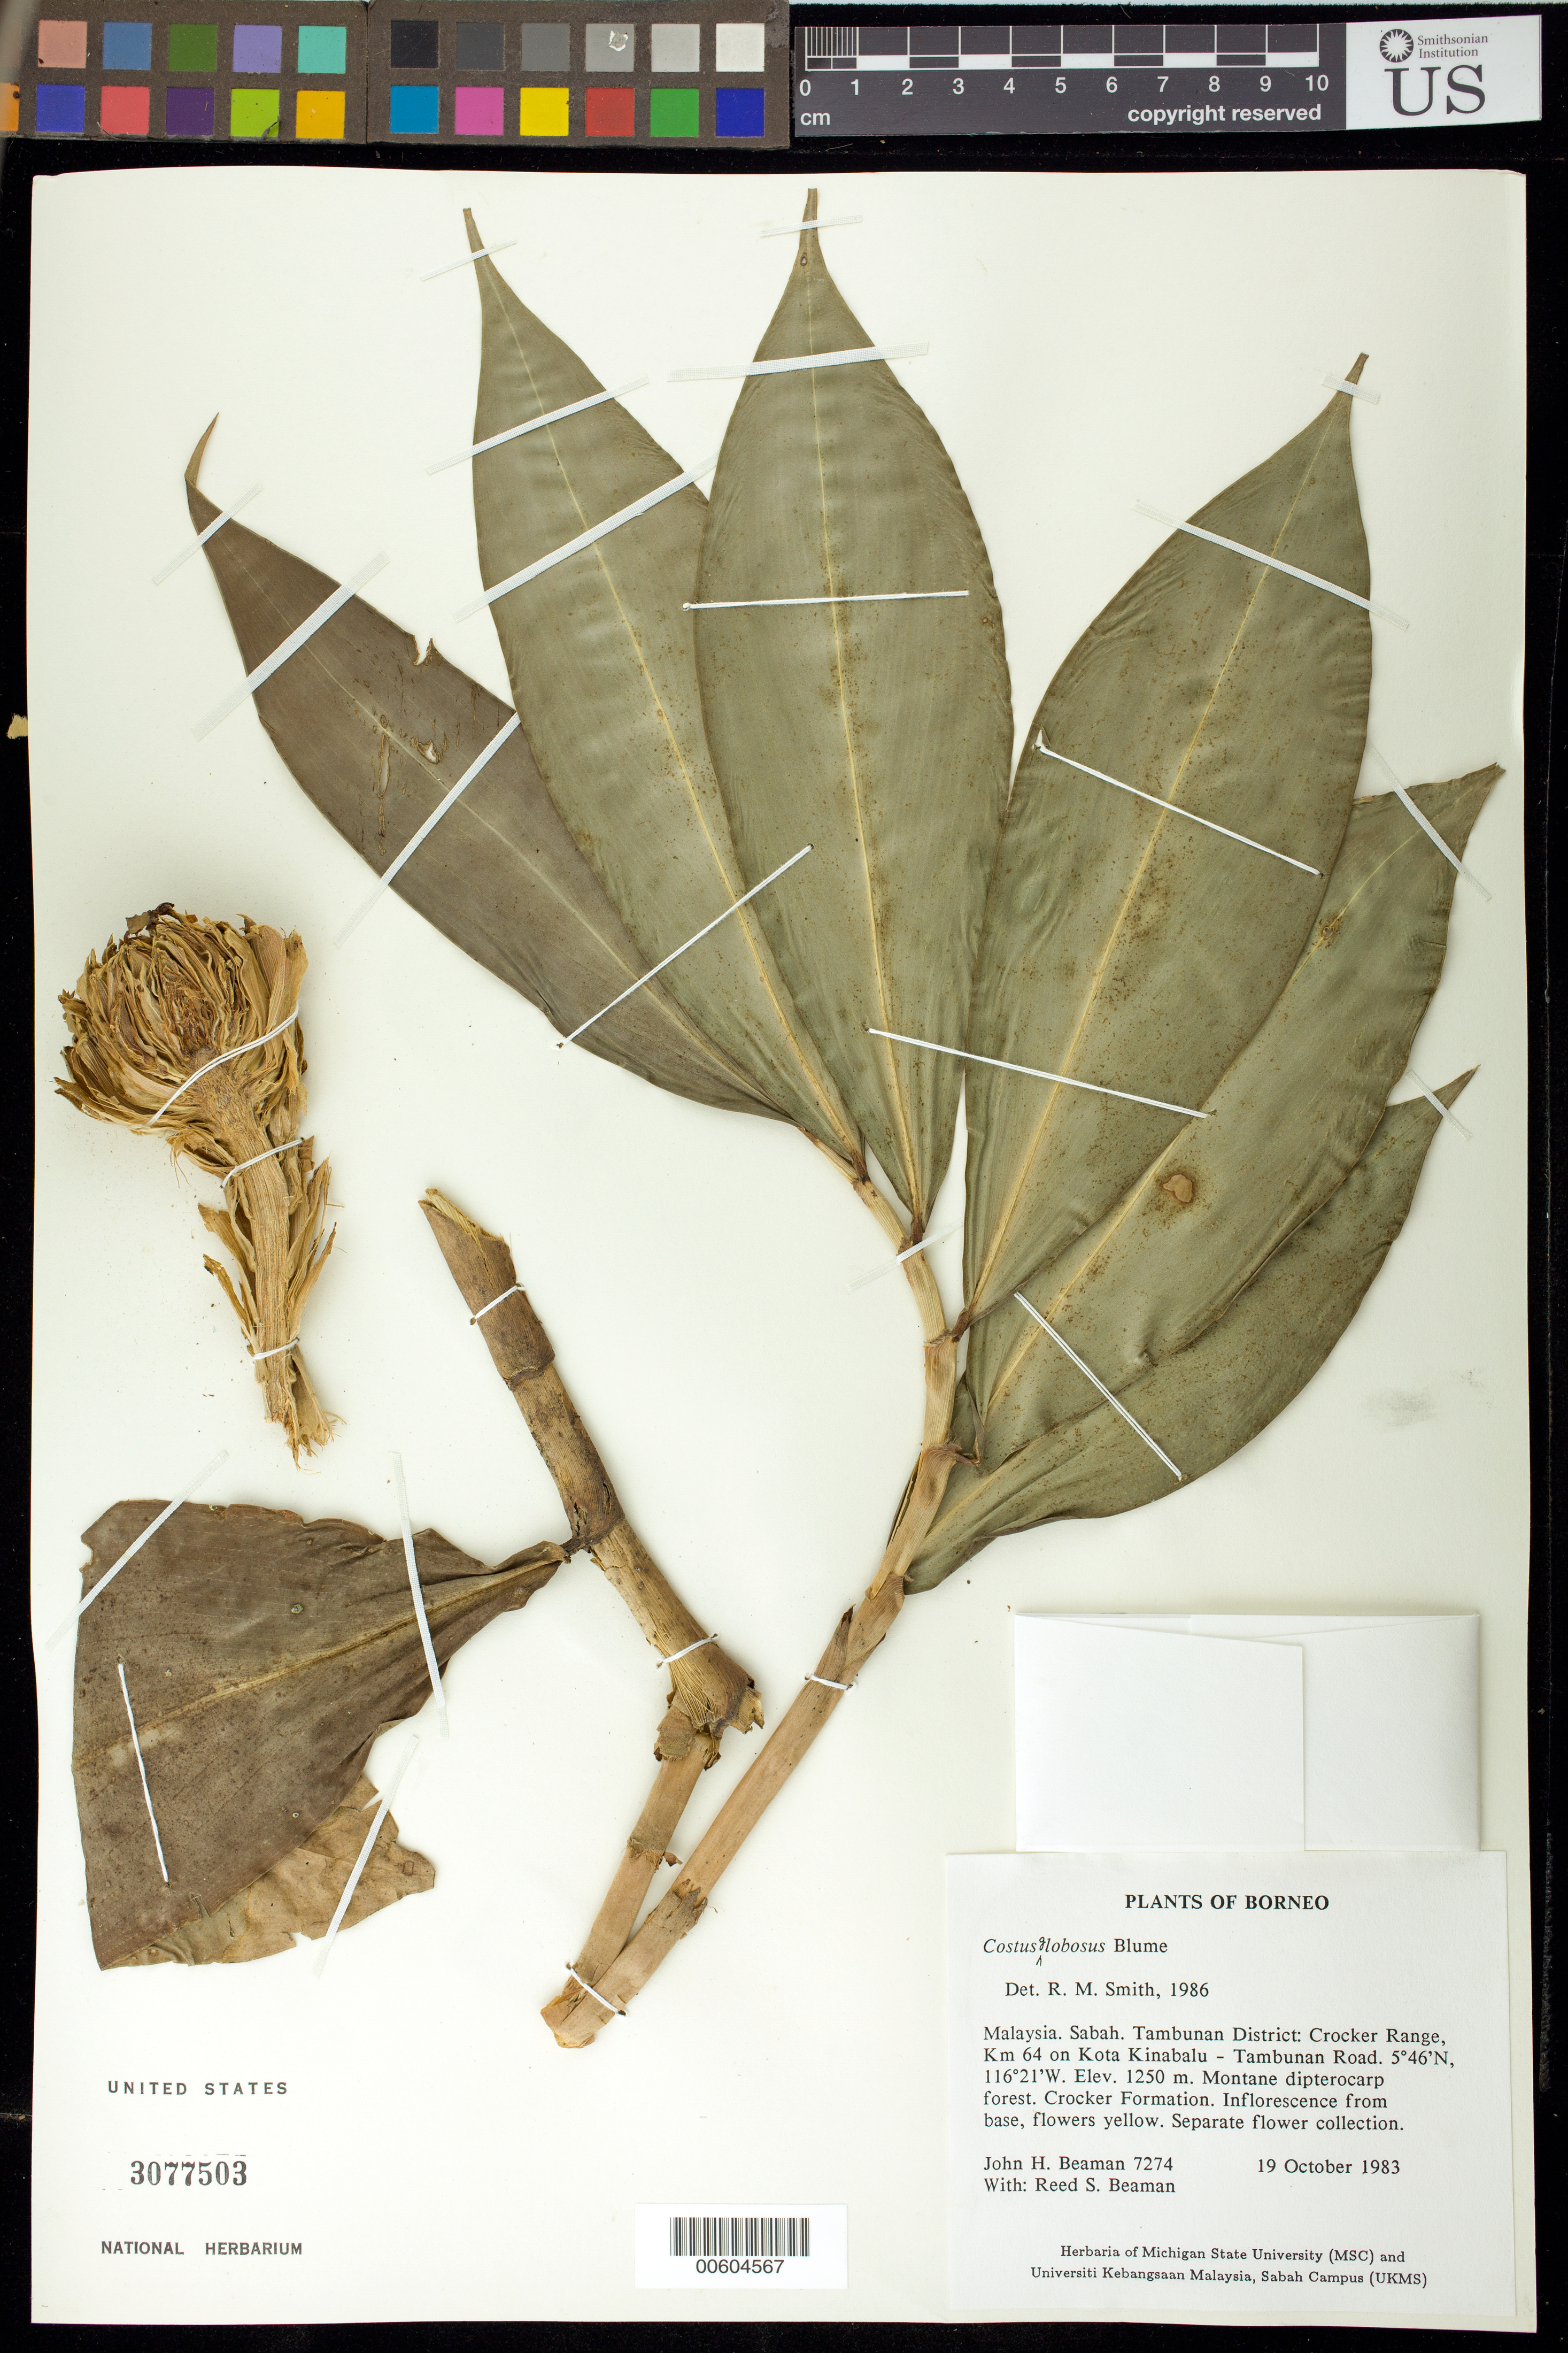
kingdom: Plantae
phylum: Tracheophyta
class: Liliopsida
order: Zingiberales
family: Costaceae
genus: Costus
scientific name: Costus globosus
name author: Blume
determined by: Smith, R. M.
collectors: J. H. Beaman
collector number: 7274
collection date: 1983-10-19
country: Malaysia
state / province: Sabah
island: Borneo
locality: Tambunan District, Crocker Range, Km 64 on Kota Kinabalu - Tambunan Road.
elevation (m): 1250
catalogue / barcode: US 3077503